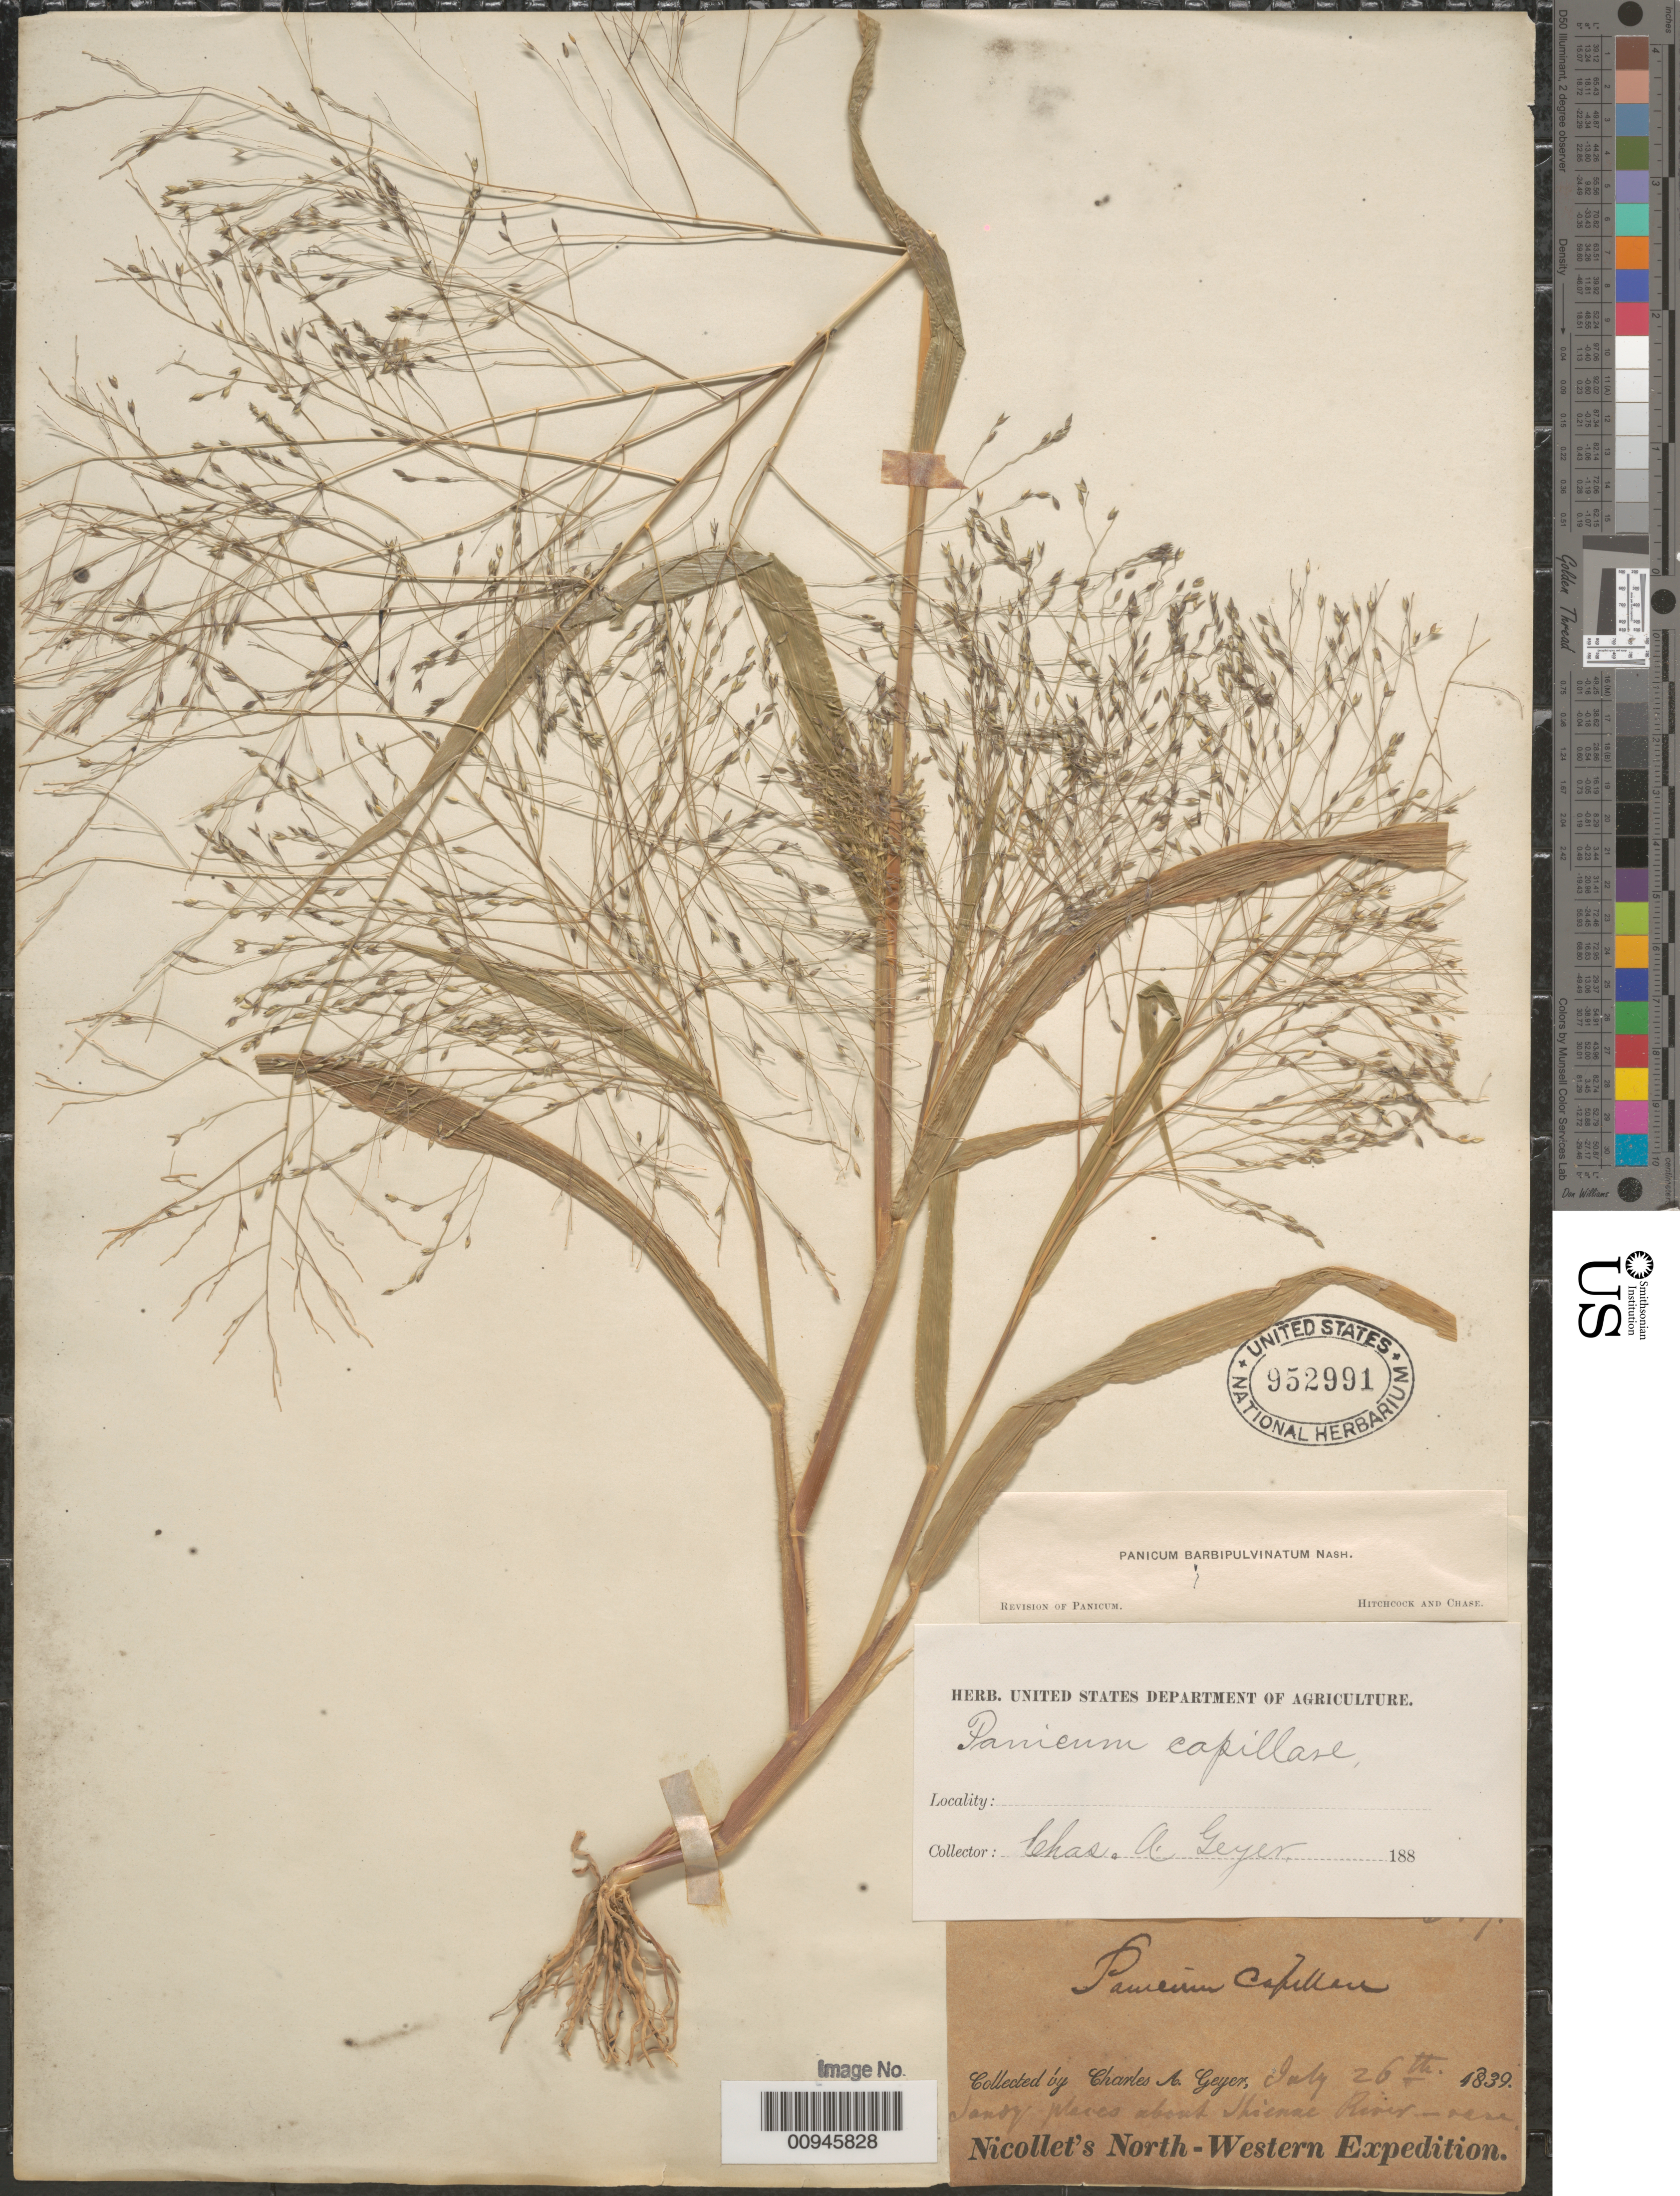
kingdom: Plantae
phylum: Tracheophyta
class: Liliopsida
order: Poales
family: Poaceae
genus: Panicum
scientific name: Panicum capillare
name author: L.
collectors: C. A. Geyer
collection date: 1839-07-26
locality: Sandy places about Shienne River. Nicollet´s North-Western Expedition.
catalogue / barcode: US 952991